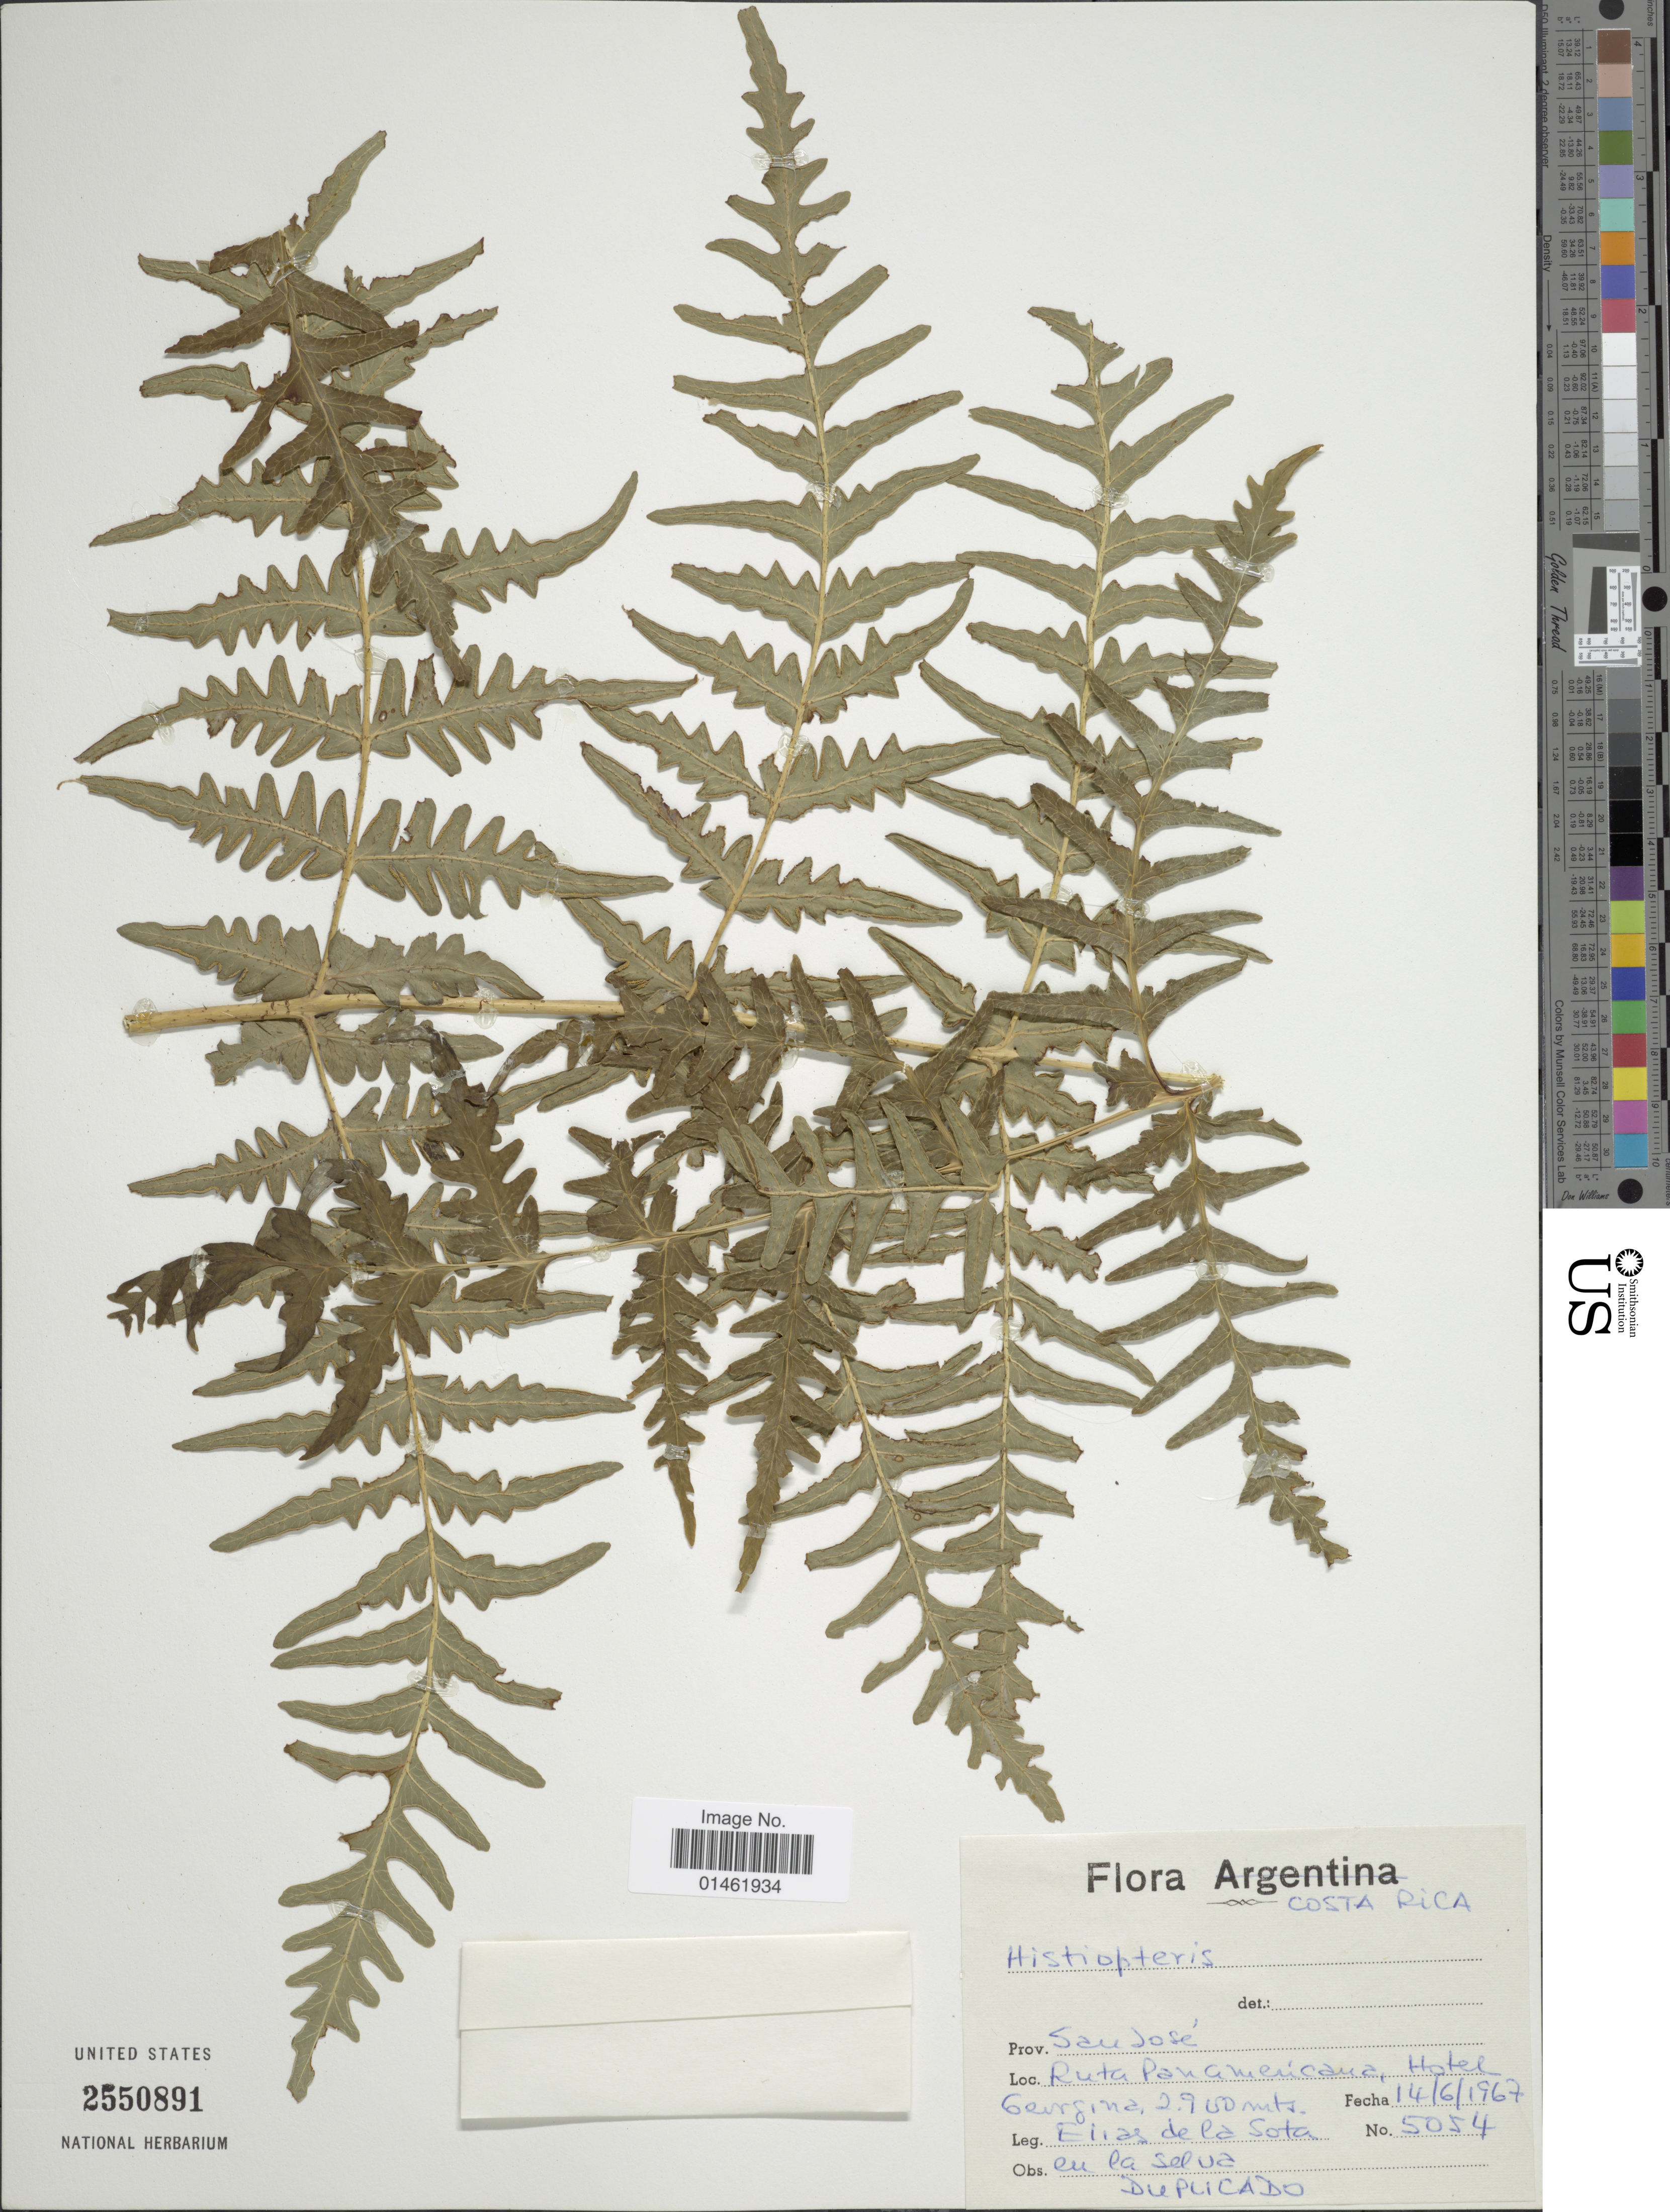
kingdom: Plantae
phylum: Tracheophyta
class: Polypodiopsida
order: Polypodiales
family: Dennstaedtiaceae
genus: Histiopteris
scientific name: Histiopteris incisa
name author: (Thunb.) J. Sm.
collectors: E. R. de la Sota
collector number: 5054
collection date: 1967-06-14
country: Costa Rica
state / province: San José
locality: Costa Rica, Prov. San José, Ruta Panamericana, Hotel Georgina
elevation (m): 2900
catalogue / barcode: US 2550891